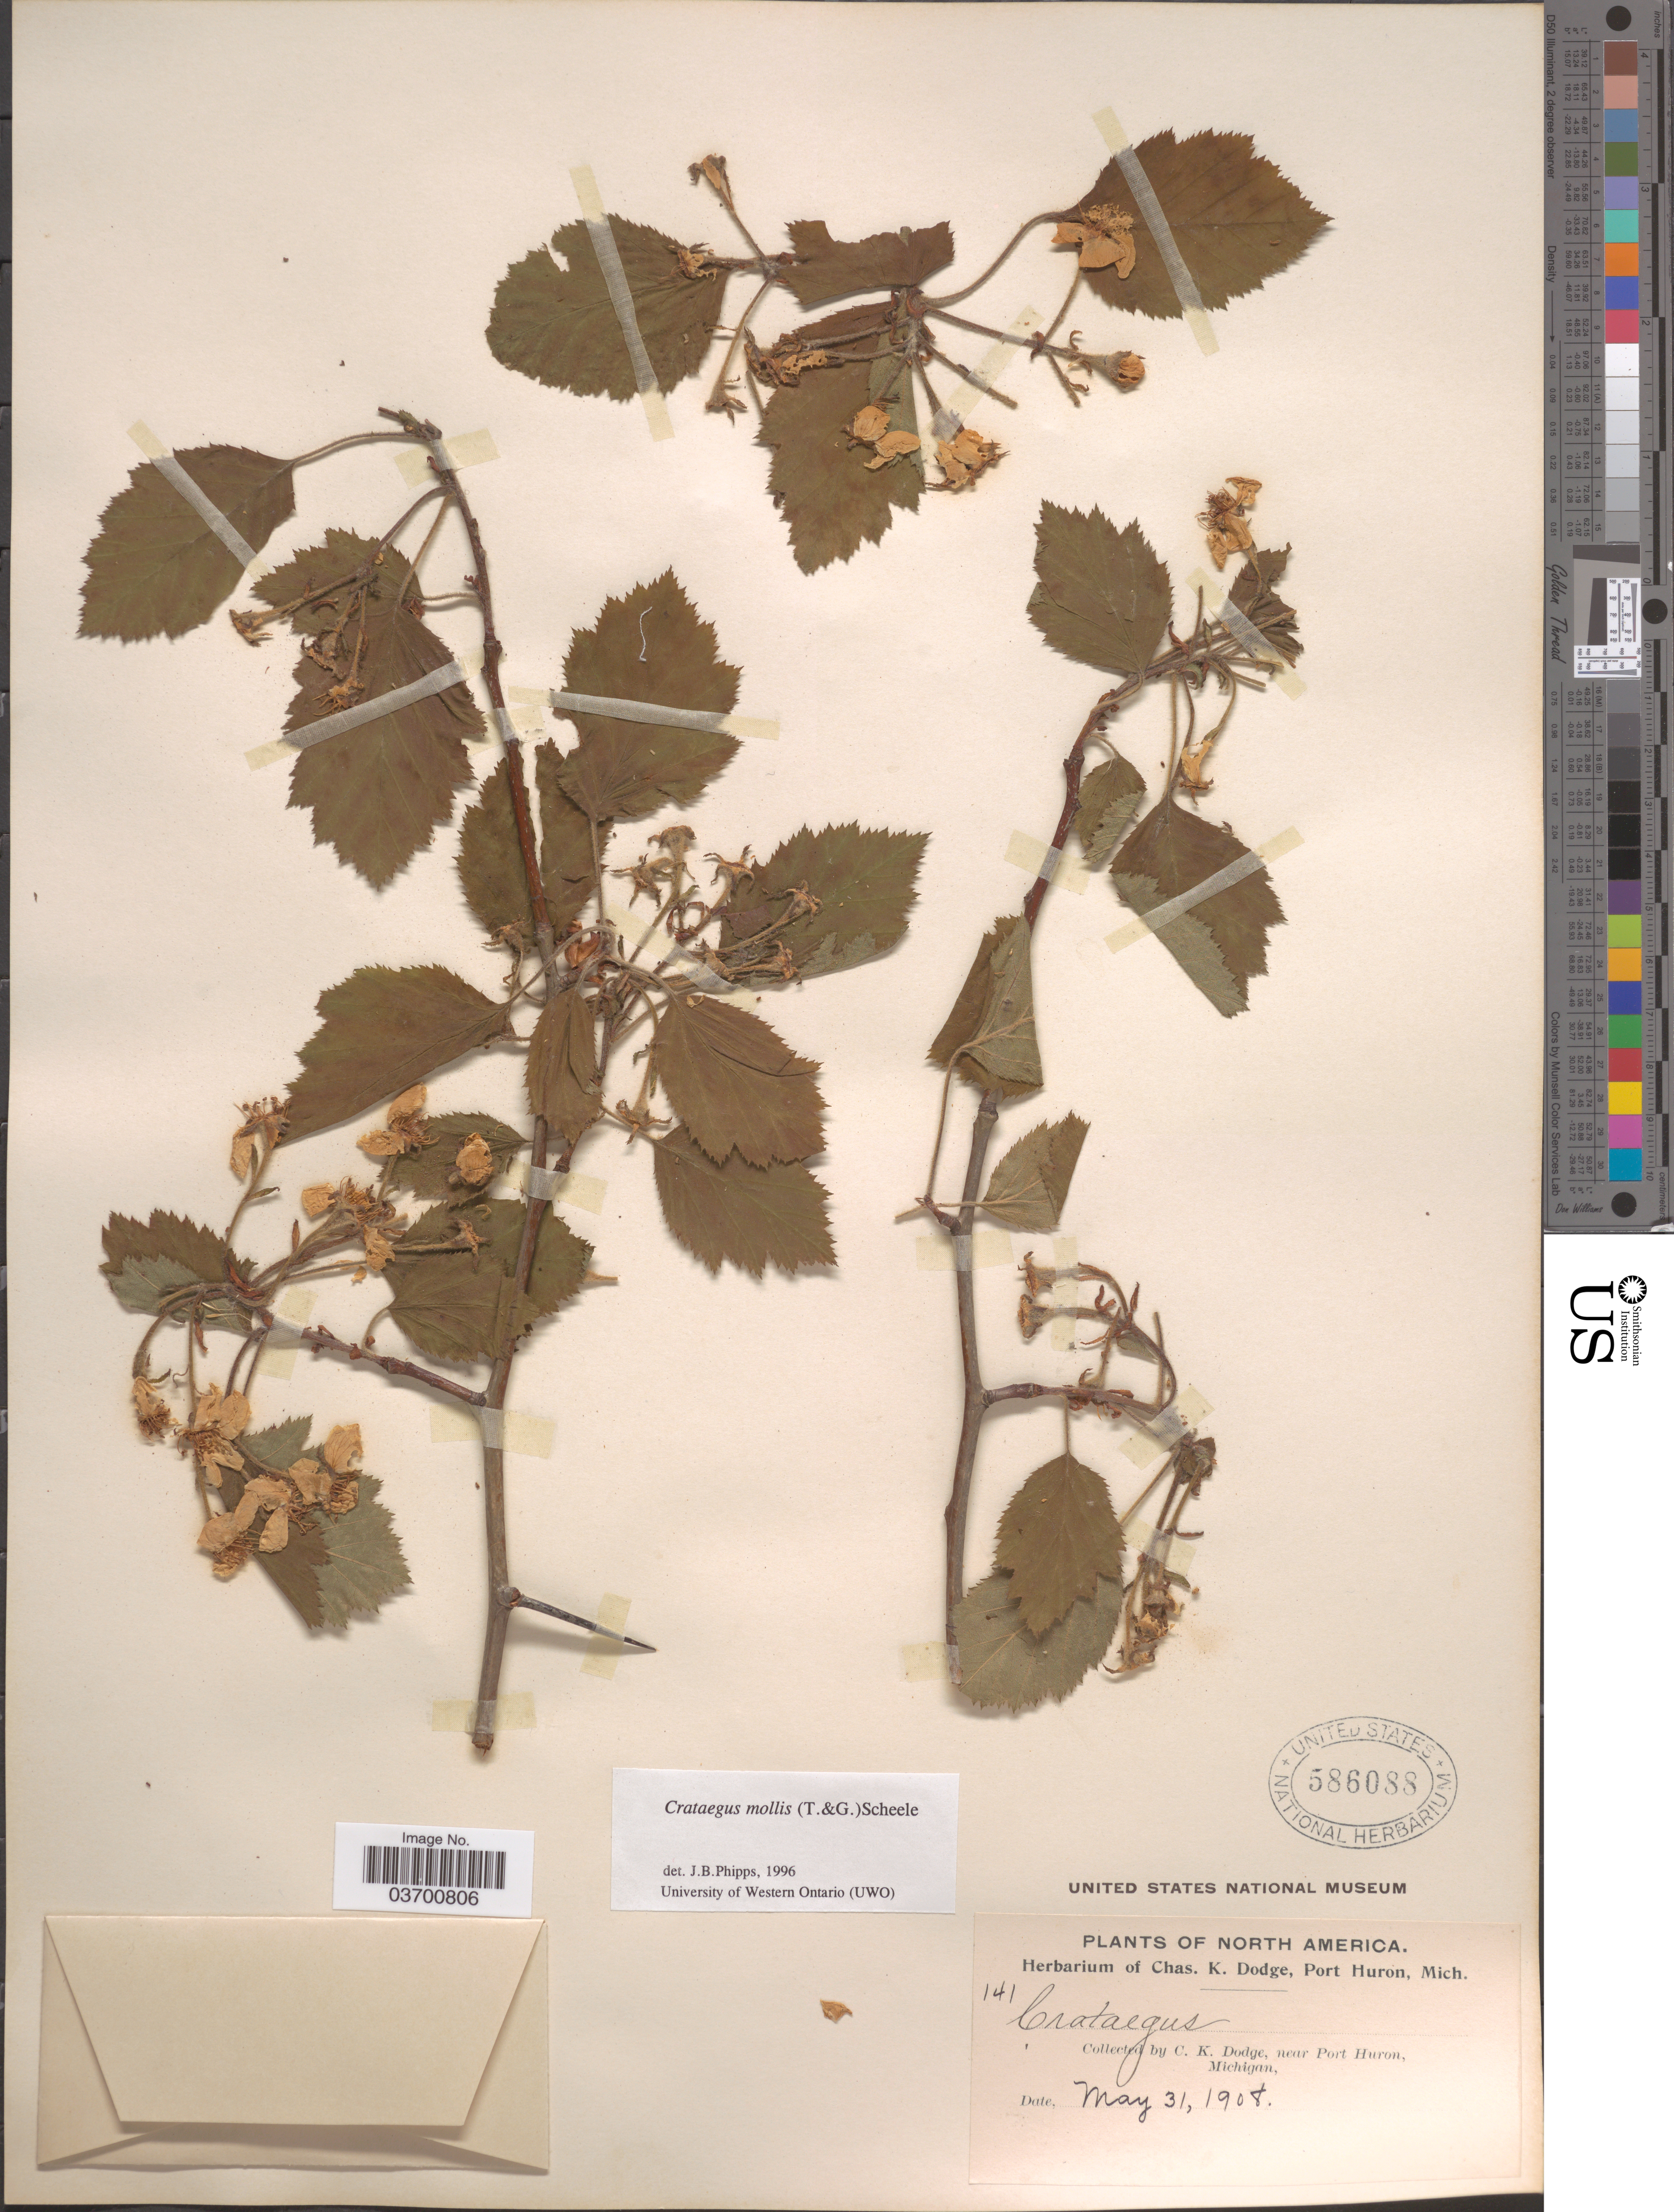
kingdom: Plantae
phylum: Tracheophyta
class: Magnoliopsida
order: Rosales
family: Rosaceae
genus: Crataegus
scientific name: Crataegus mollis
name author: (Torr. & A. Gray) Scheele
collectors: C. K. Dodge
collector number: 141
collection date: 1908-05-31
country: United States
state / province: Michigan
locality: Near Port Huron.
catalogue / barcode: US 586088